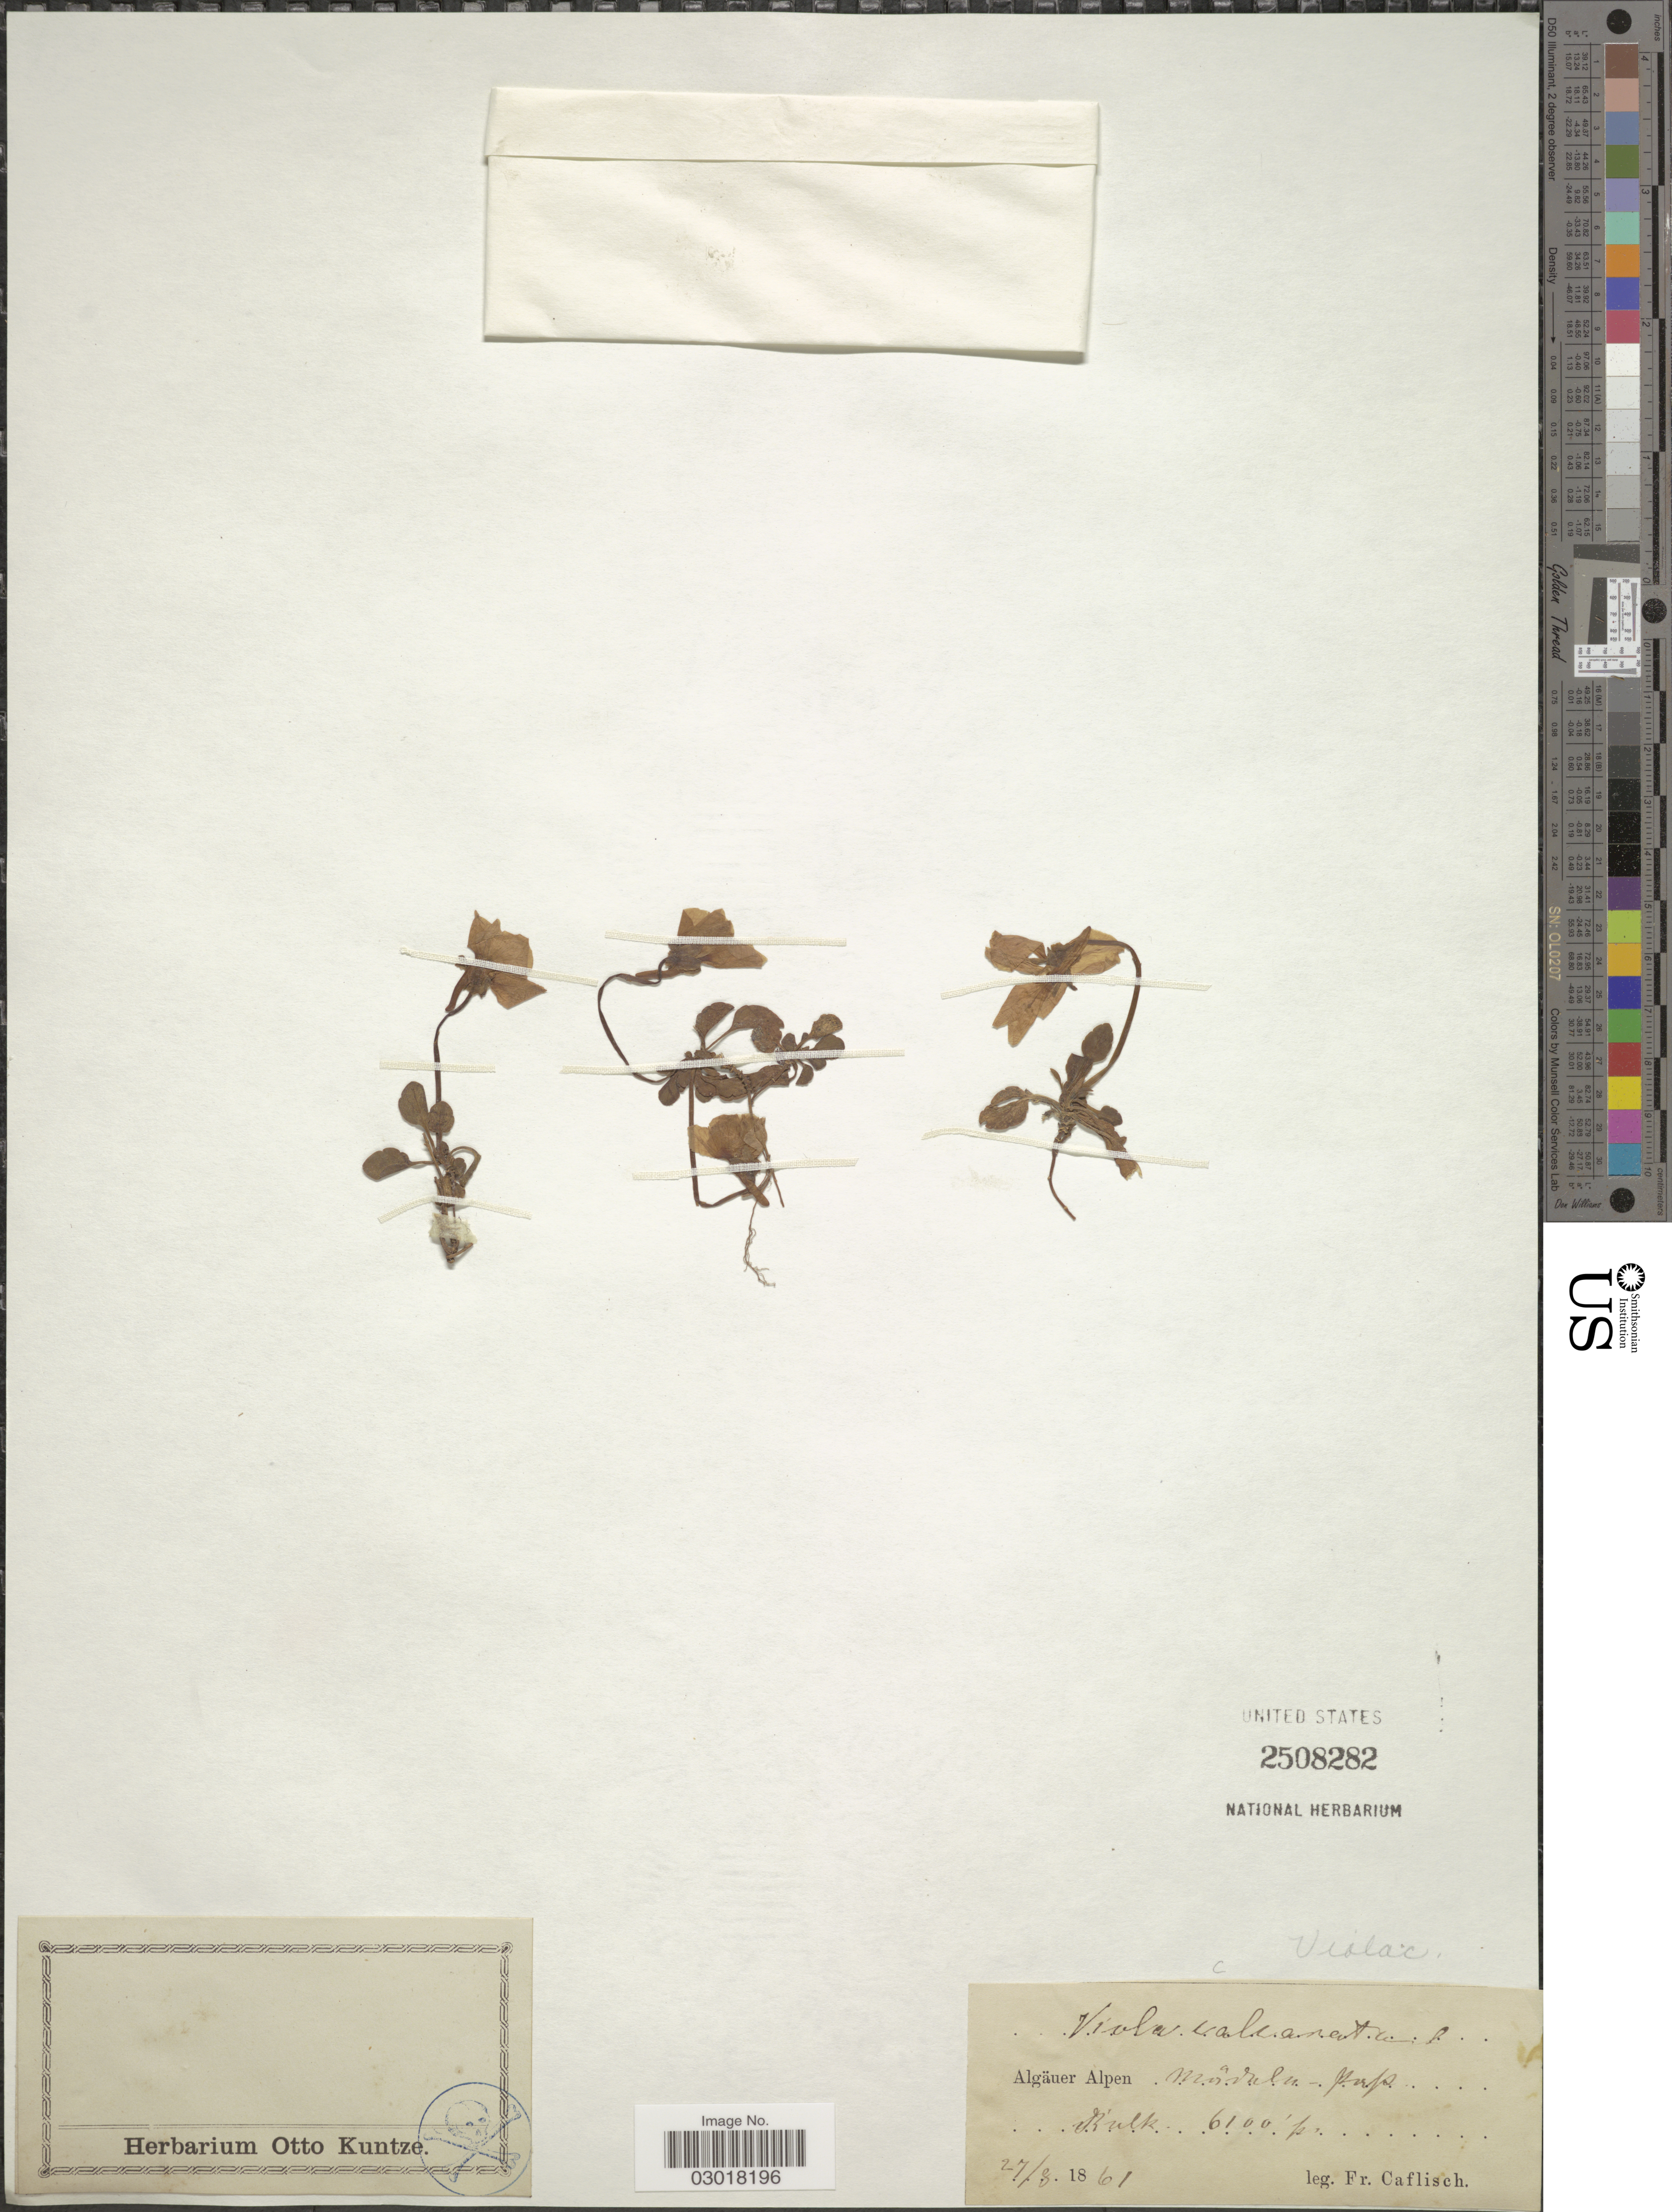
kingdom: Plantae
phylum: Tracheophyta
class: Magnoliopsida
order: Malpighiales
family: Violaceae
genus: Viola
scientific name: Viola calcarata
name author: L.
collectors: J. F. Caflisch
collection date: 1861-08-27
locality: Algäuer Alpen M[illegible text]ulu - [illegible text] Rulk[interpreted].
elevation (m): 2469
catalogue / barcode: US 2508282